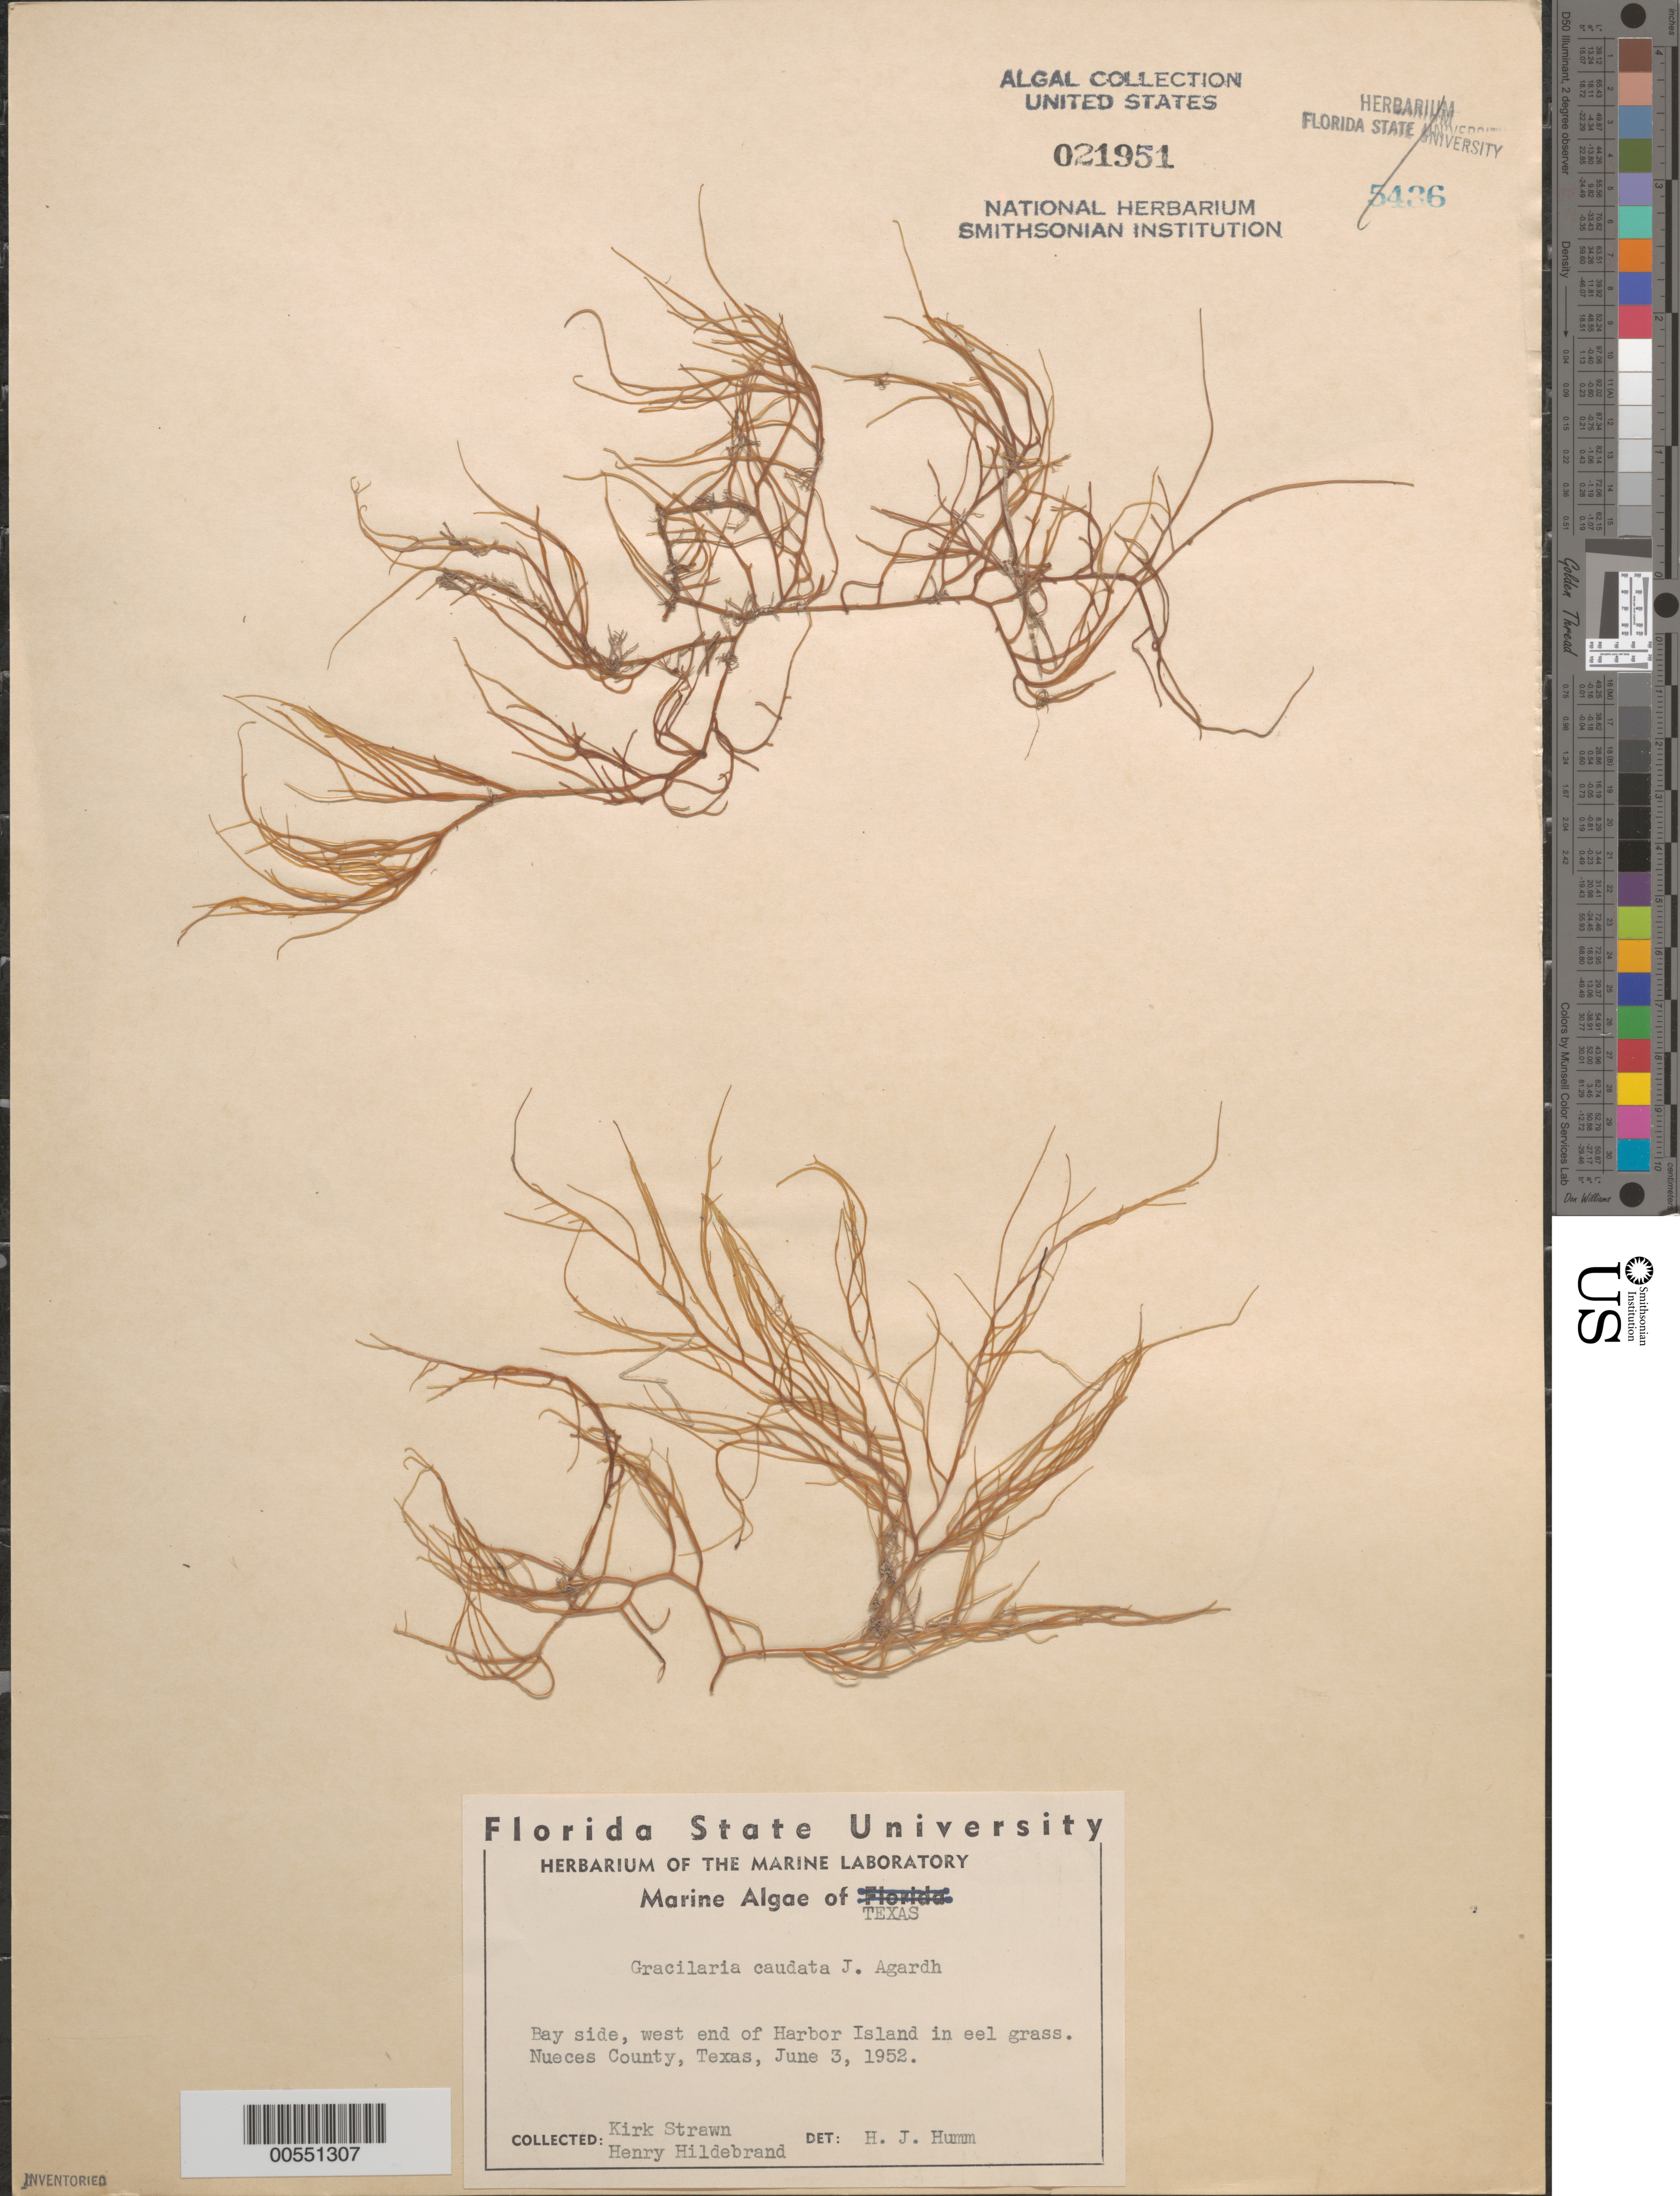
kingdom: Plantae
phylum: Rhodophyta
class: Florideophyceae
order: Gracilariales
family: Gracilariaceae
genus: Gracilaria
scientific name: Gracilaria caudata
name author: J. Agardh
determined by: Humm, Harold J.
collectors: K. Strawn & H. Hildebrand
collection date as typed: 03 Jun 1952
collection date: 1952-06-03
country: United States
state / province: Texas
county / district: Nueces County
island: Harbor Island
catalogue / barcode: US 21951